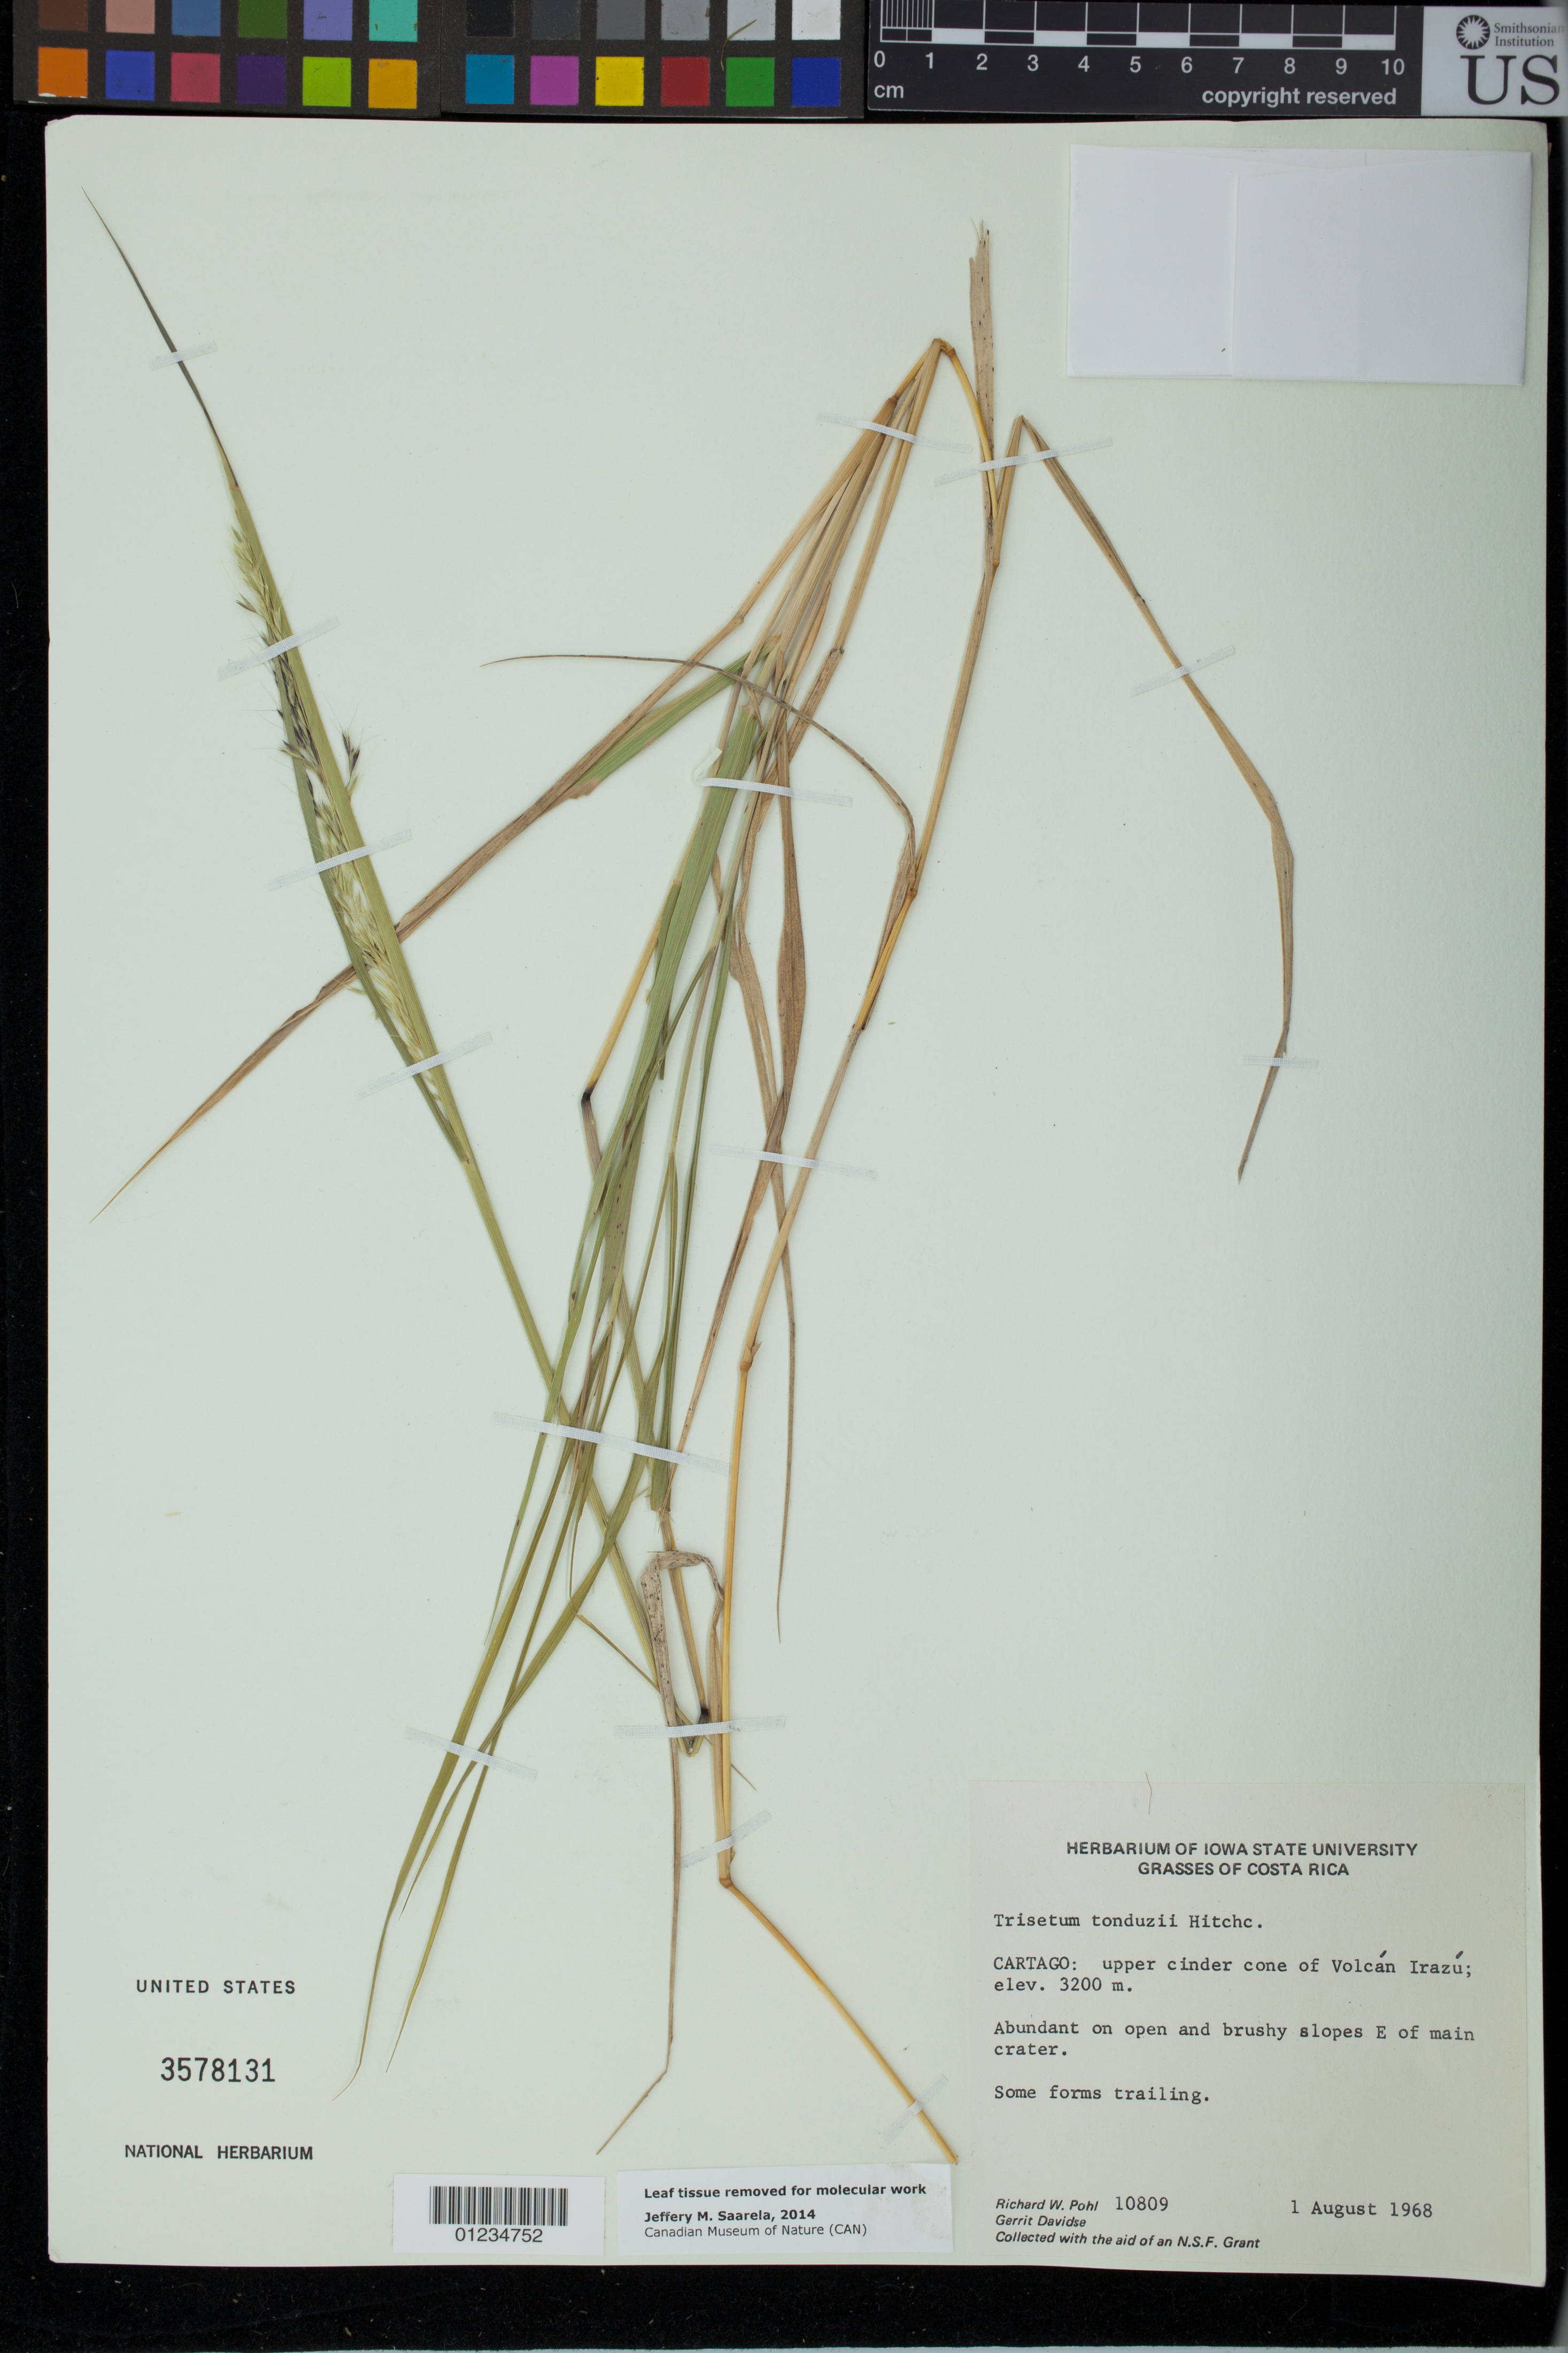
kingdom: Plantae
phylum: Tracheophyta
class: Liliopsida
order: Poales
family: Poaceae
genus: Trisetum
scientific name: Trisetum tonduzii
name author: Hitchc.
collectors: R. W. Pohl & G. Davidse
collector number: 10809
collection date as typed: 01 Aug 1968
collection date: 1968-08-01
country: Costa Rica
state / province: Cartago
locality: Volcan Irazu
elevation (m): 3200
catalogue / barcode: US 3578131